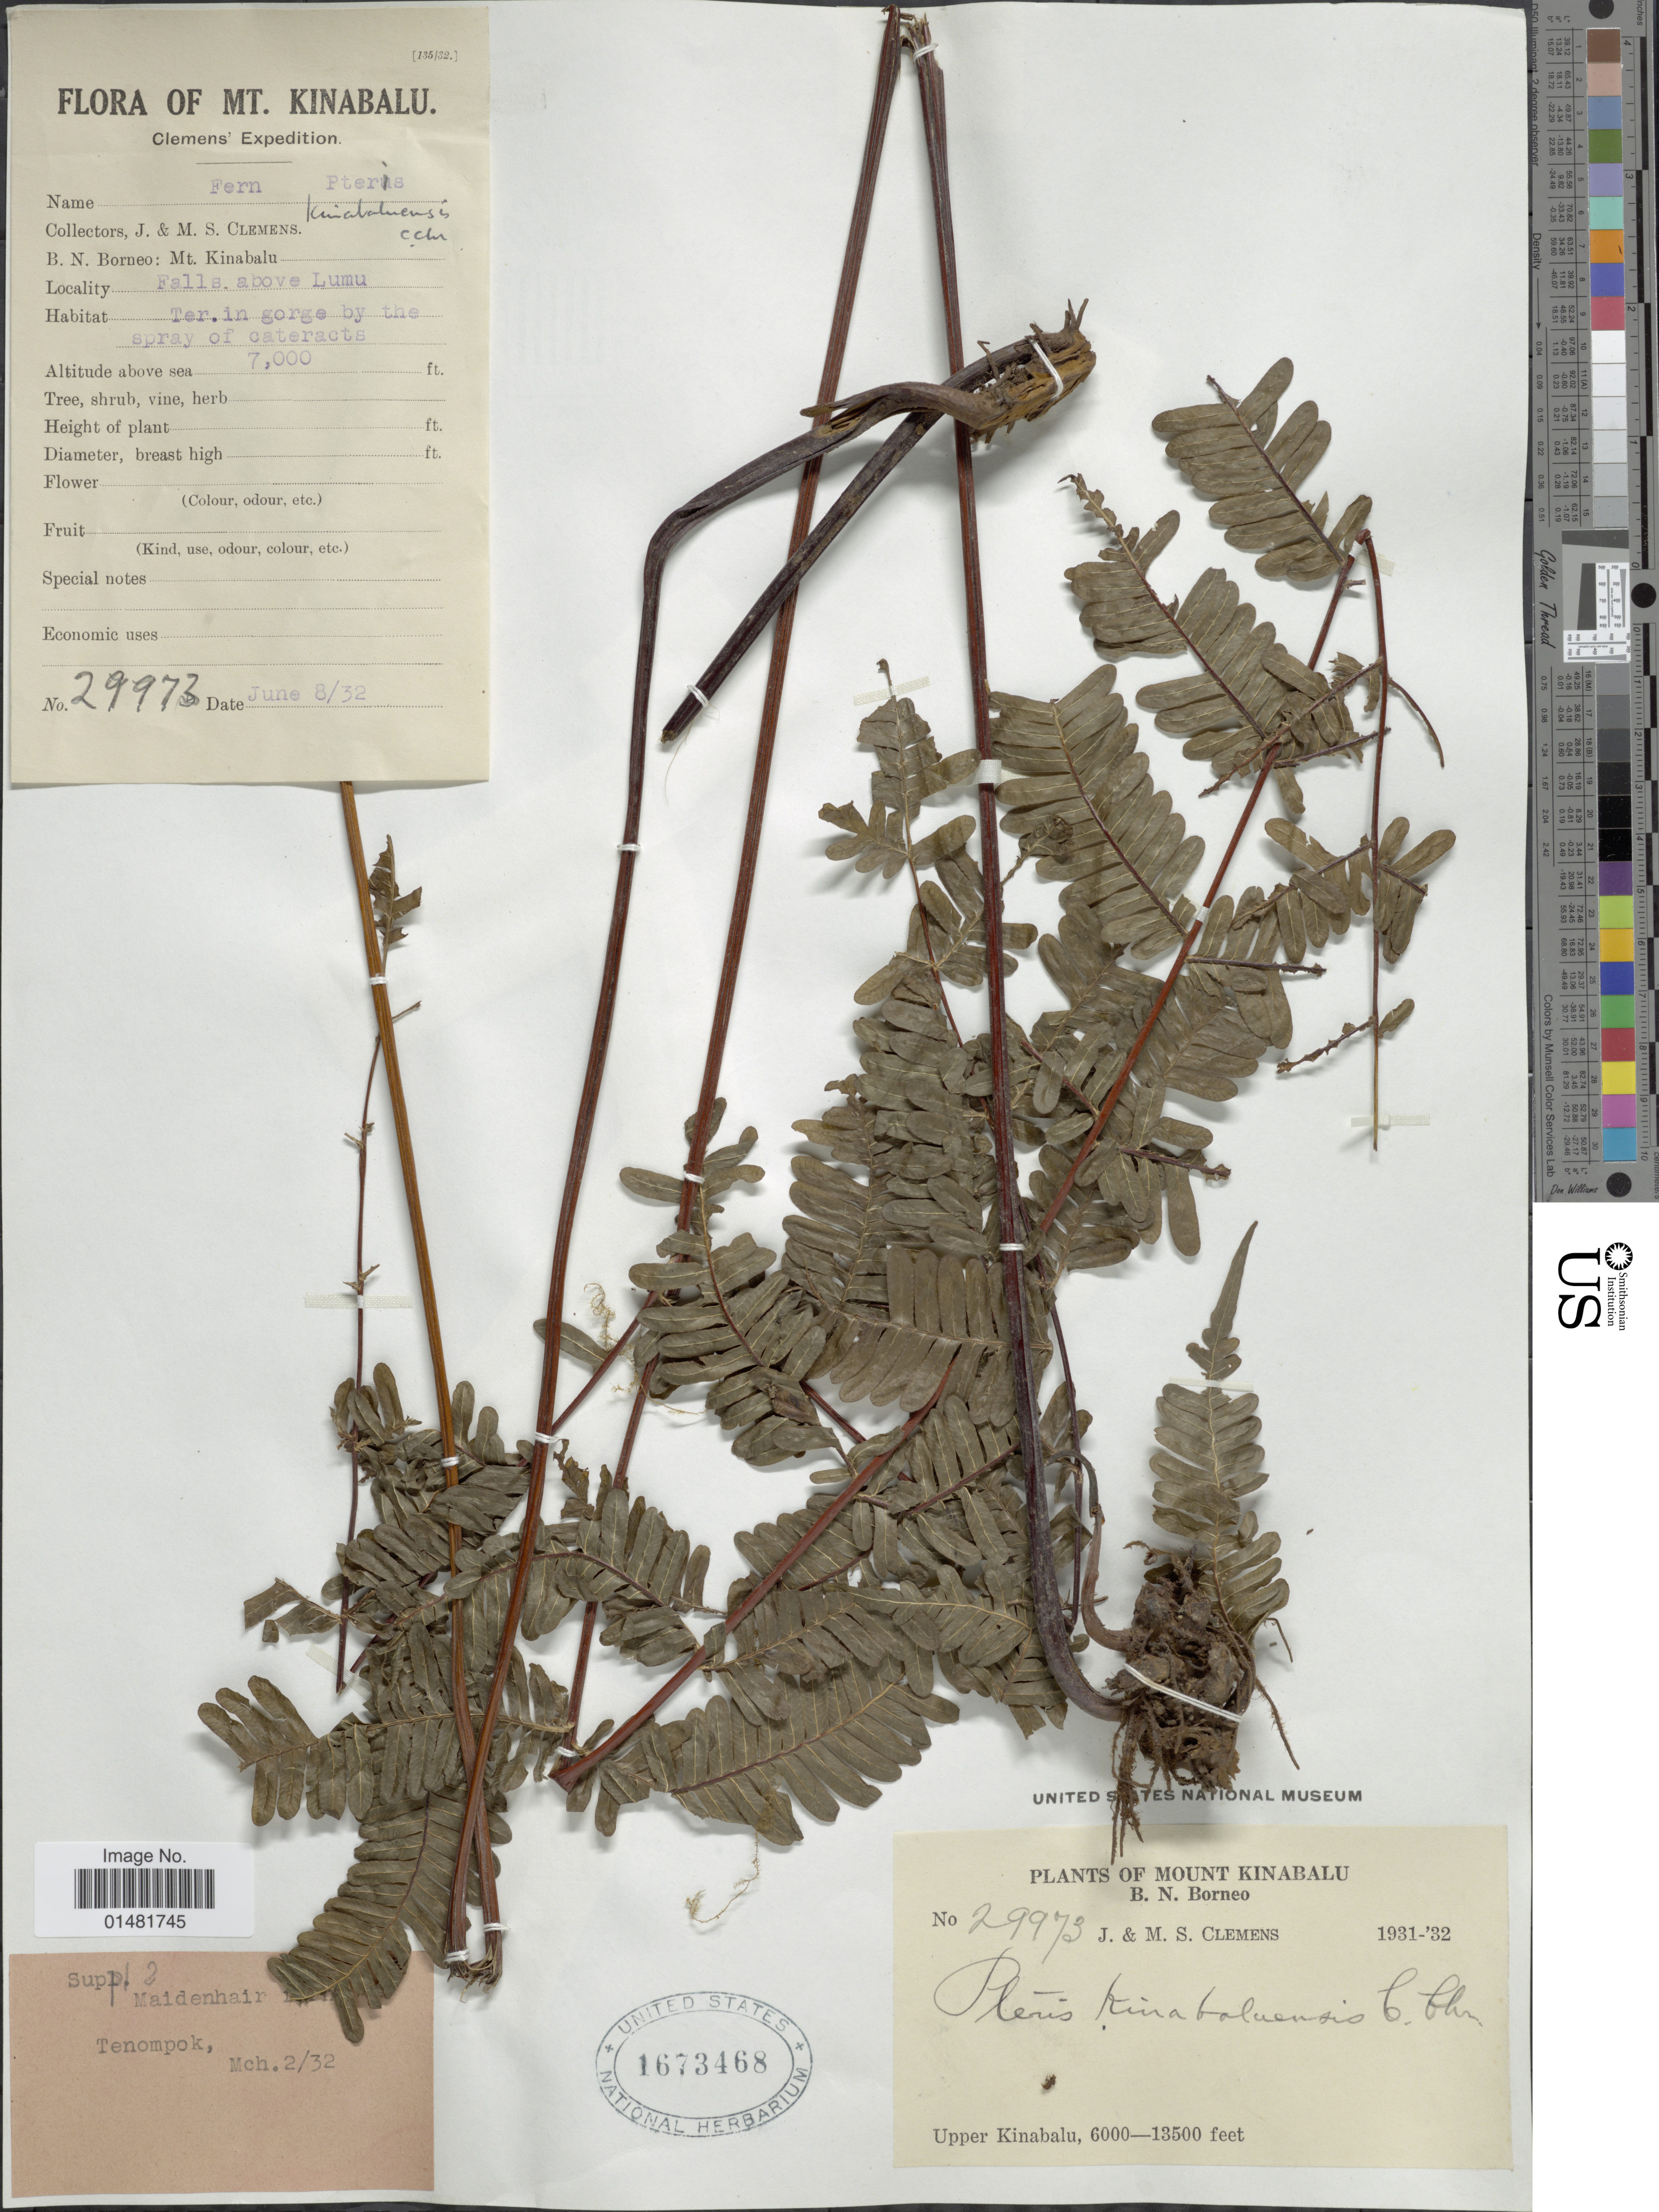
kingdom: Plantae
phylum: Tracheophyta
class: Polypodiopsida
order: Polypodiales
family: Pteridaceae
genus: Pteris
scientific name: Pteris kinabaluensis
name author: C. Chr.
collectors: J. Clemens & M. S. Clemens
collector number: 29973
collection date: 1932-06-08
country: Malaysia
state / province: Sabah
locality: Mount Kinabalu, B.N. Borneo, Upper Kinabalu, Falls above Lumu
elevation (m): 1829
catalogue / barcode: US 1673468